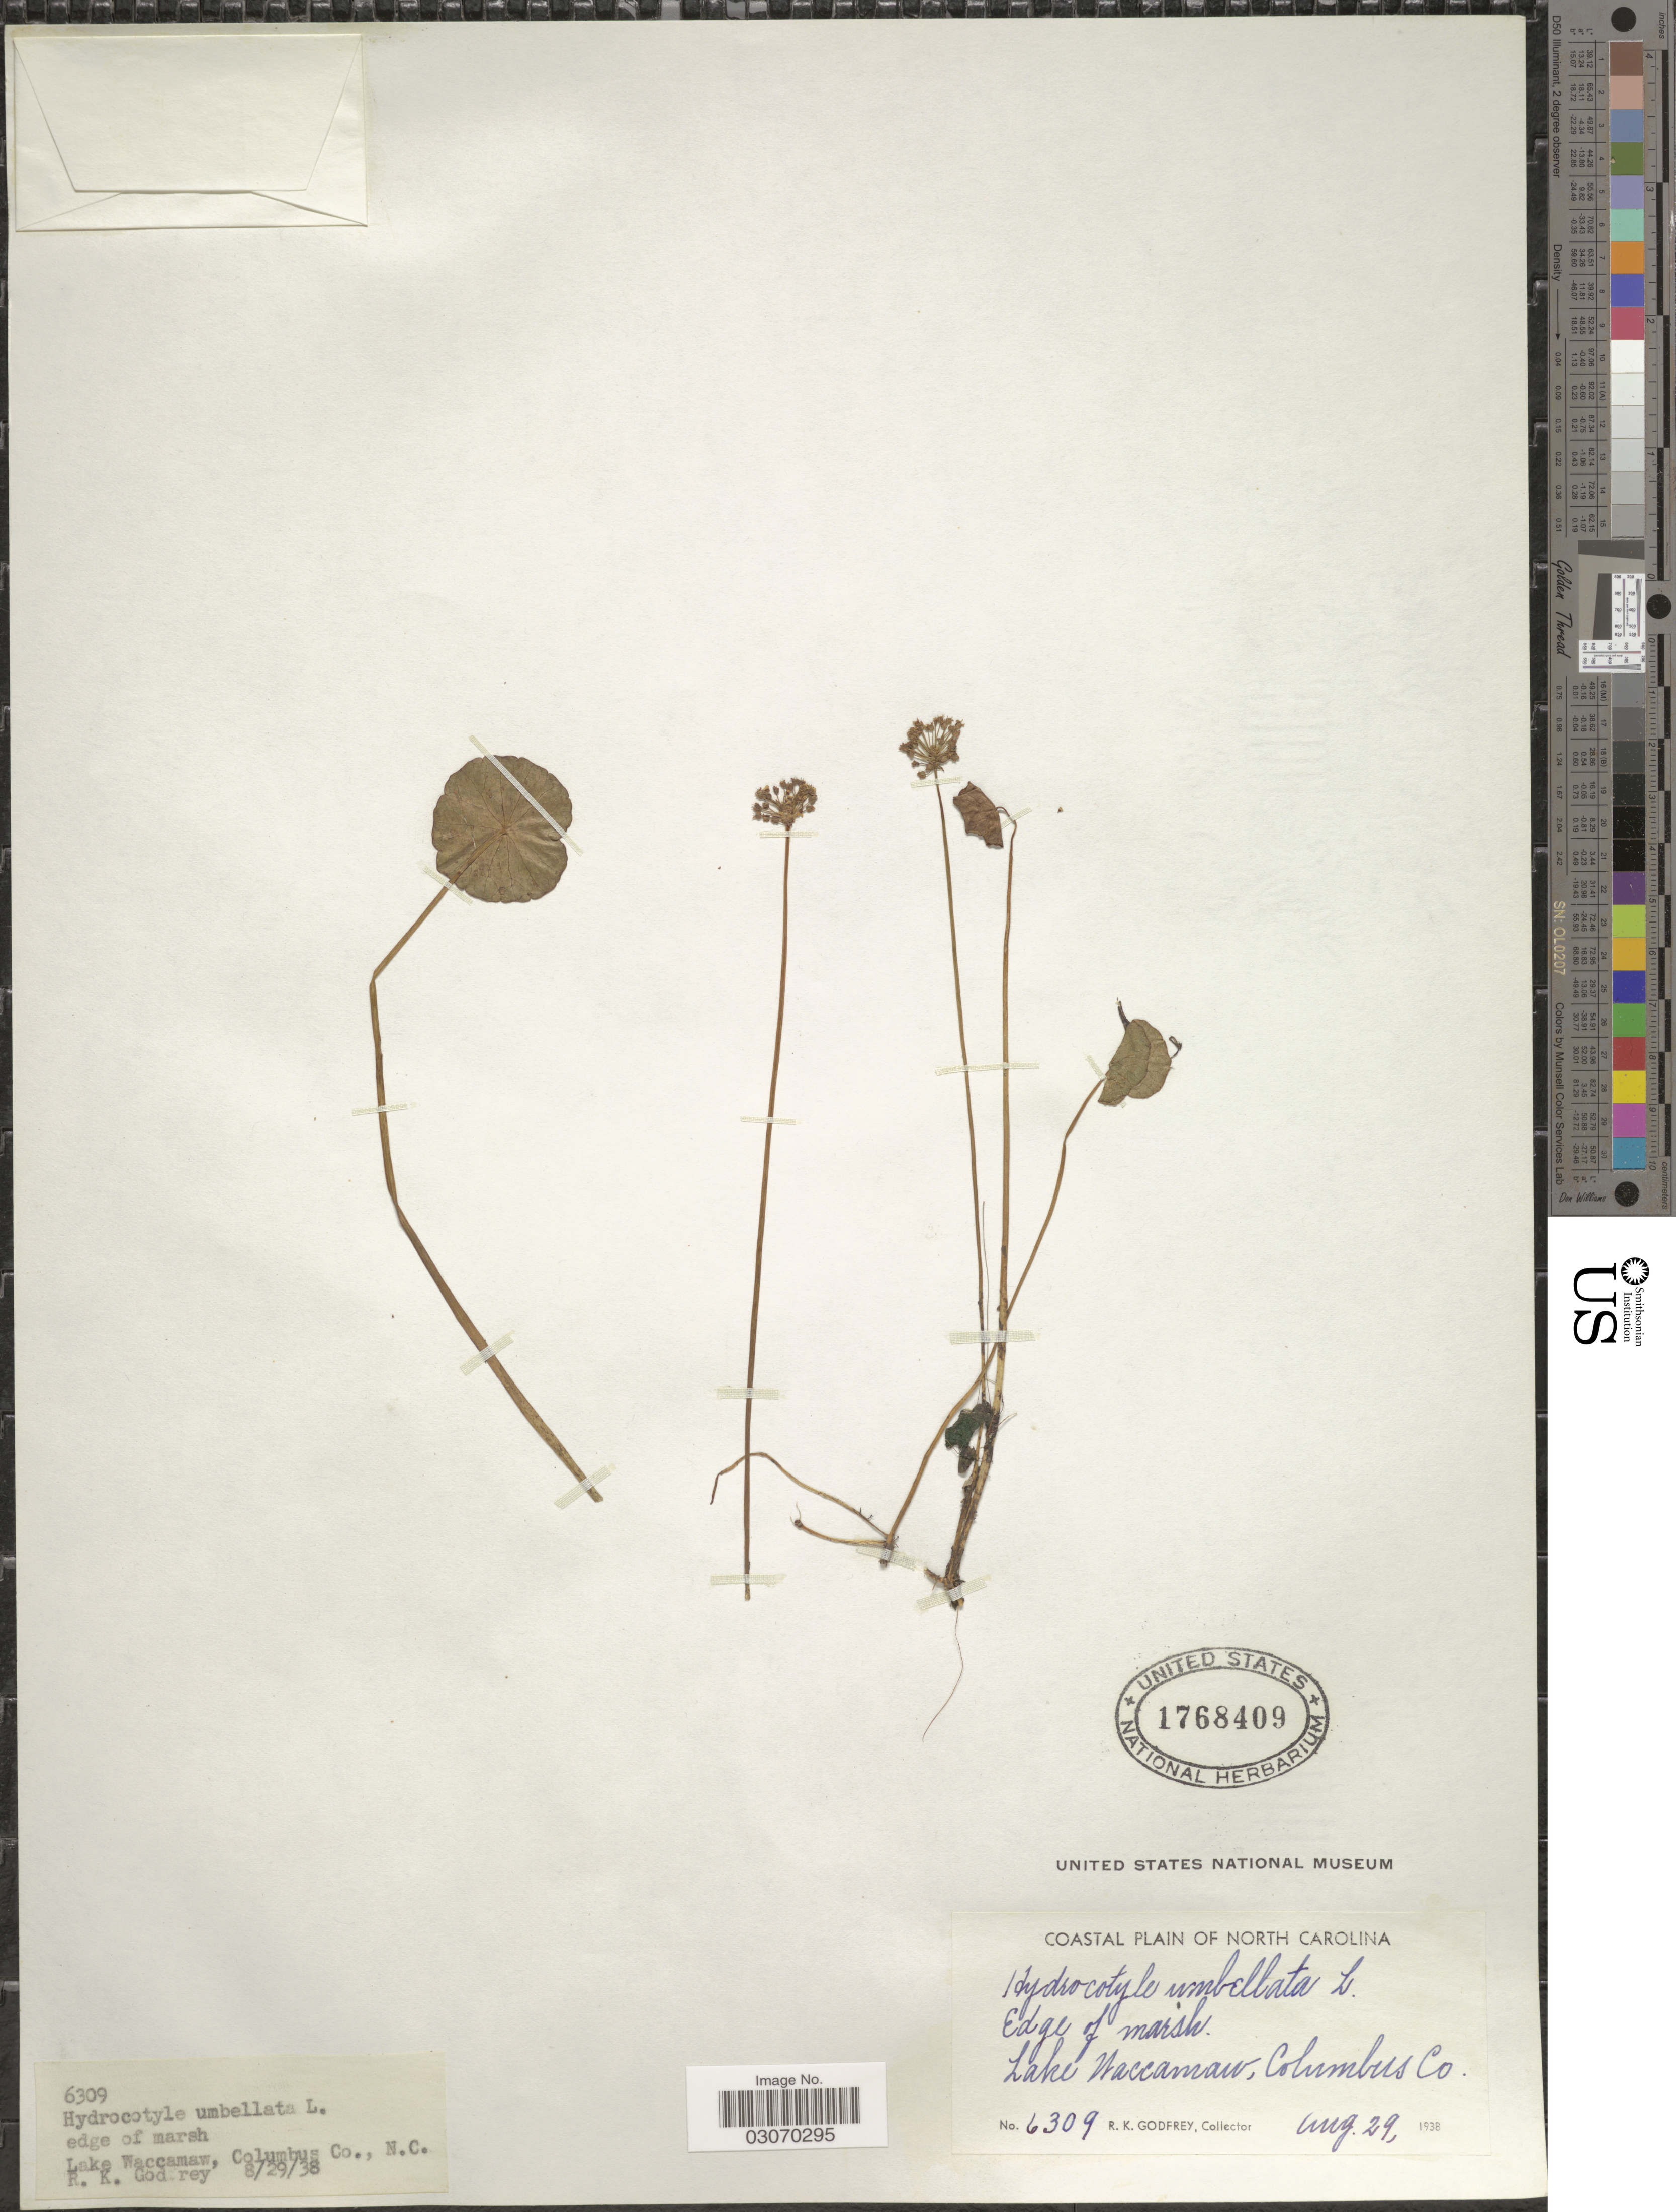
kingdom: Plantae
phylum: Tracheophyta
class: Magnoliopsida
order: Apiales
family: Araliaceae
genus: Hydrocotyle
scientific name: Hydrocotyle umbellata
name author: L.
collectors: R. K. Godfrey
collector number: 6309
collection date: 1938-08-29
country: United States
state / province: North Carolina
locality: Coastal plain of North Carolina. Lake Waccamaw, Columbus Co.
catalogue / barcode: US 1768409